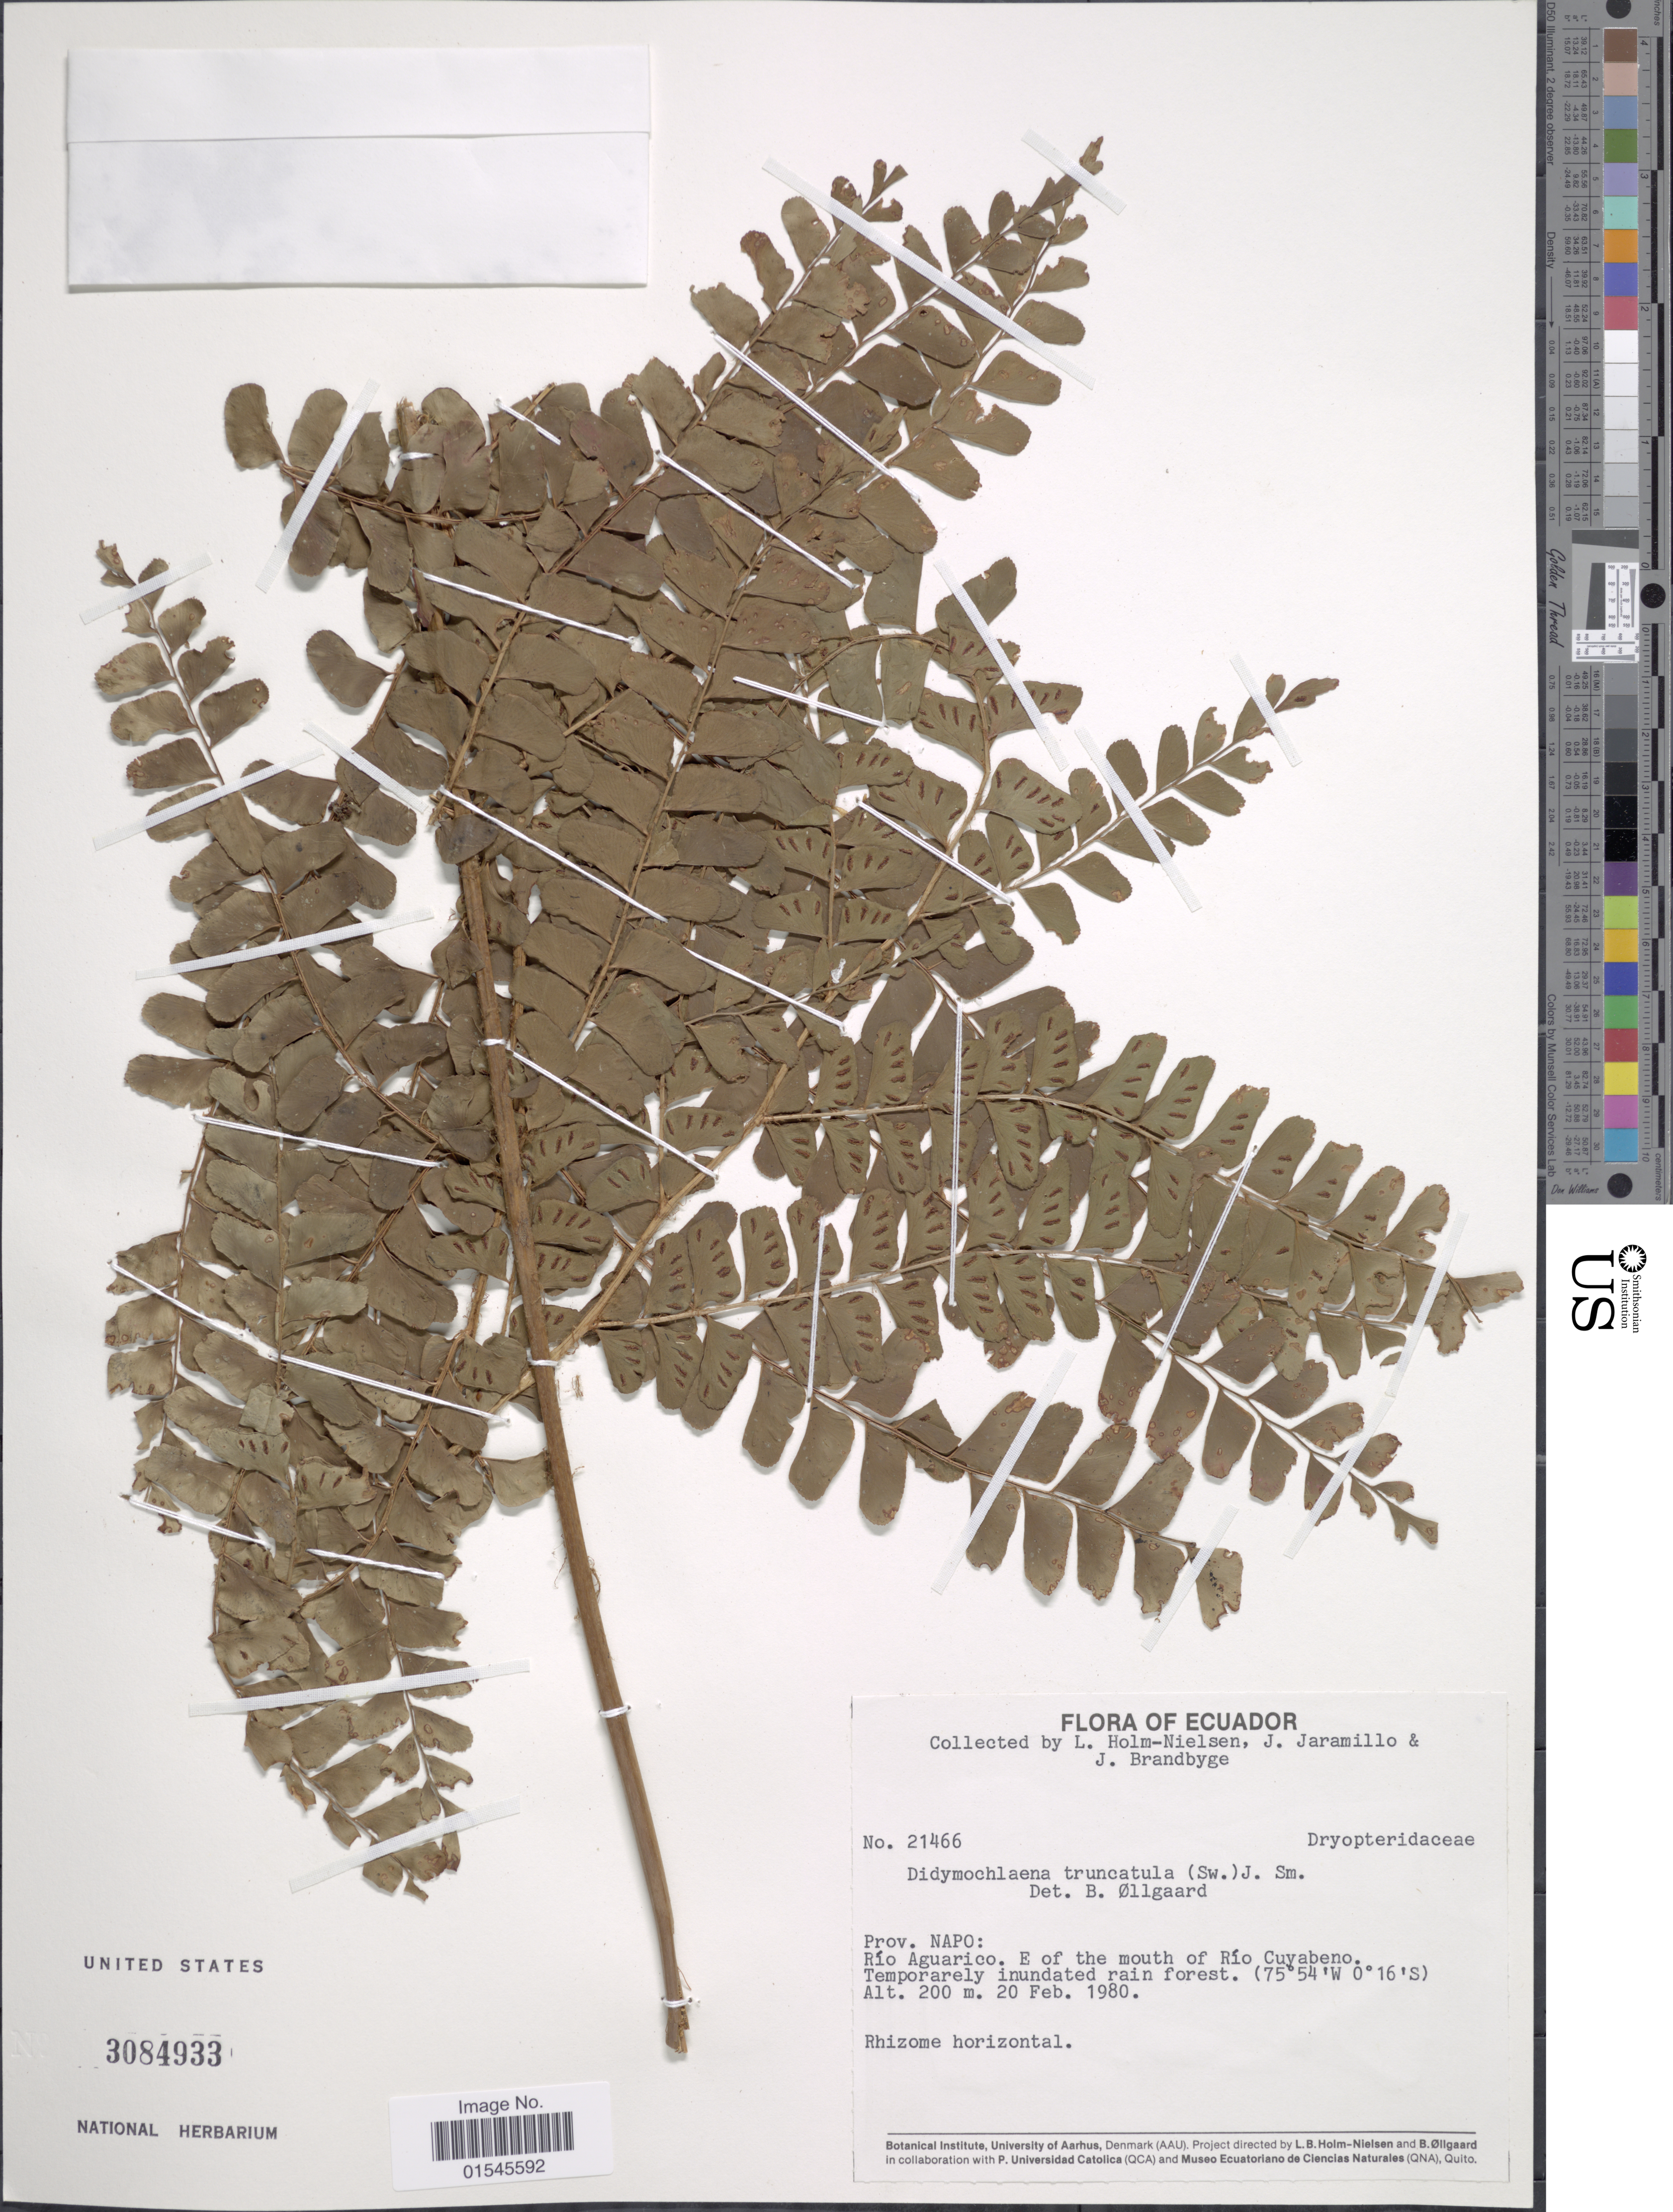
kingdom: Plantae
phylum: Tracheophyta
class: Polypodiopsida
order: Polypodiales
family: Didymochlaenaceae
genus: Didymochlaena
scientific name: Didymochlaena truncatula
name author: (Sw.) J. Sm.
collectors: L. B. Holm-Nielsen, J. Jaramillo & J. Brandbyge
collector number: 21466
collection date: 1980-02-20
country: Ecuador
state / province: Napo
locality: Río Aguarico. E of the mouth of Río Cuyabeno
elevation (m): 200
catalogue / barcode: US 3084933